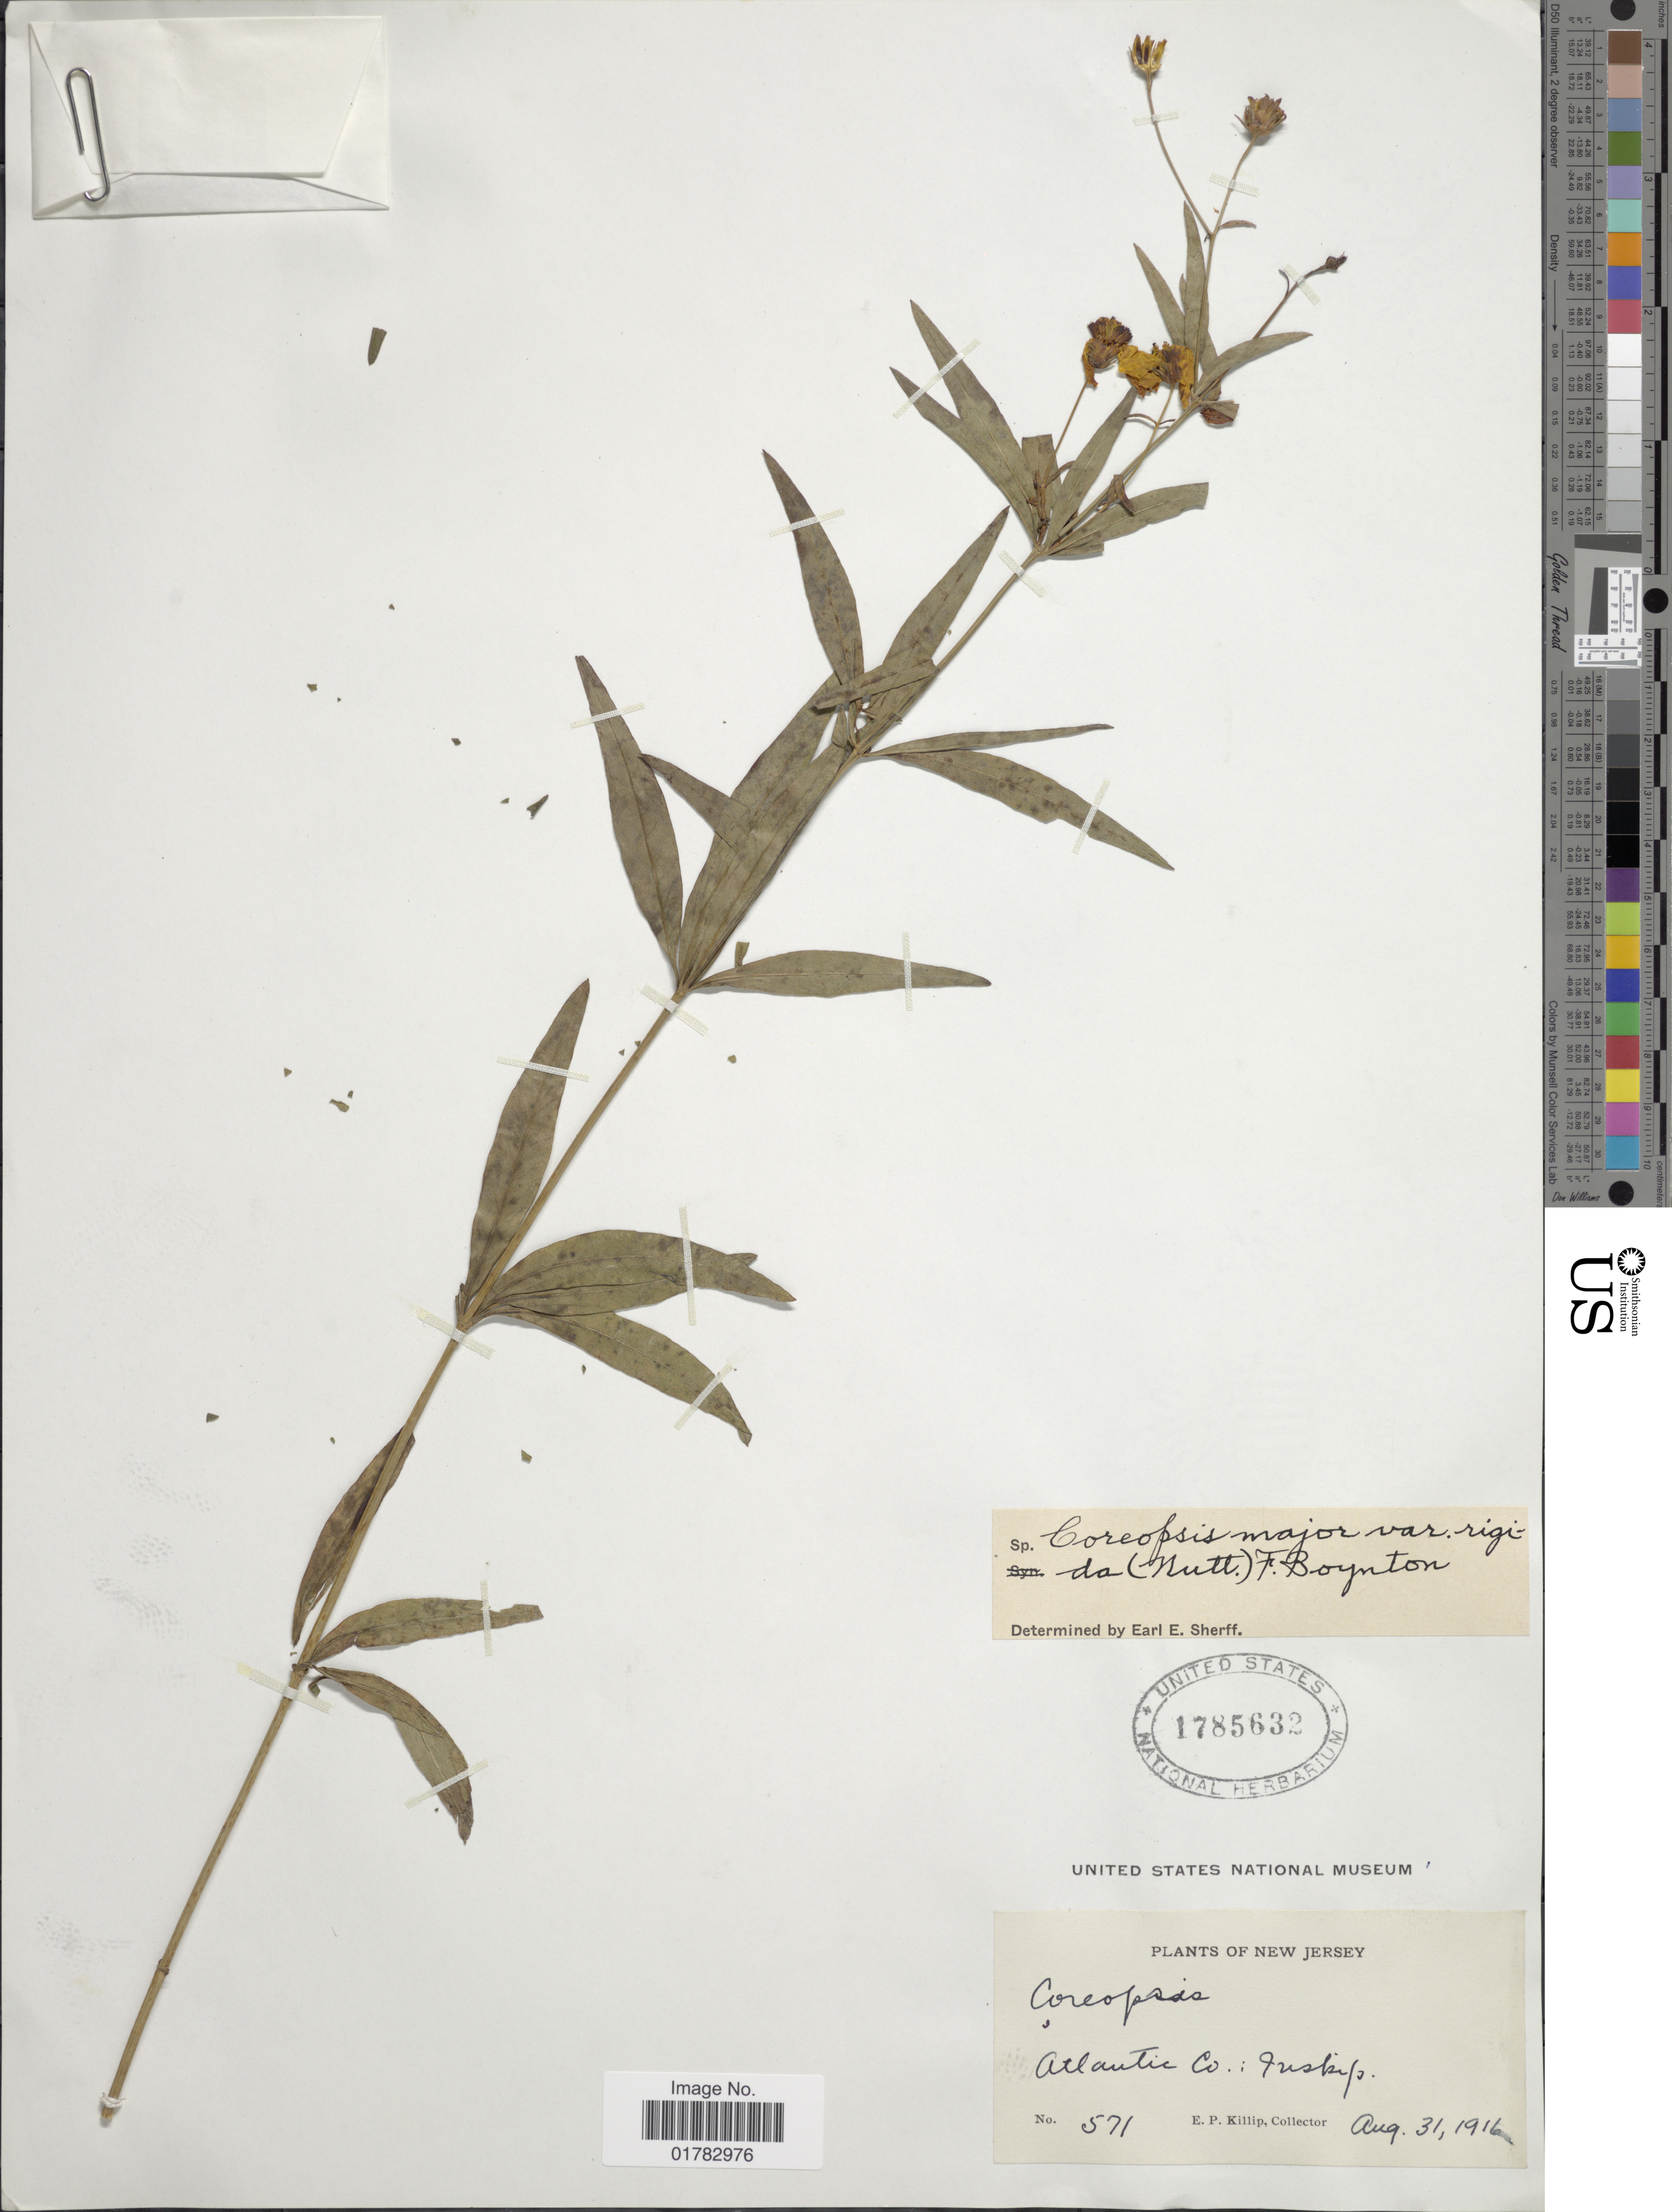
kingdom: Plantae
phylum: Tracheophyta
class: Magnoliopsida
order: Asterales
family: Asteraceae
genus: Coreopsis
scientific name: Coreopsis major var. rigida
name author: (Nutt.) F.E. Boynton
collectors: E. P. Killip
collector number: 571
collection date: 1916-08-31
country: United States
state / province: New Jersey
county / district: Atlantic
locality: Inskip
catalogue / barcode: US 1785632